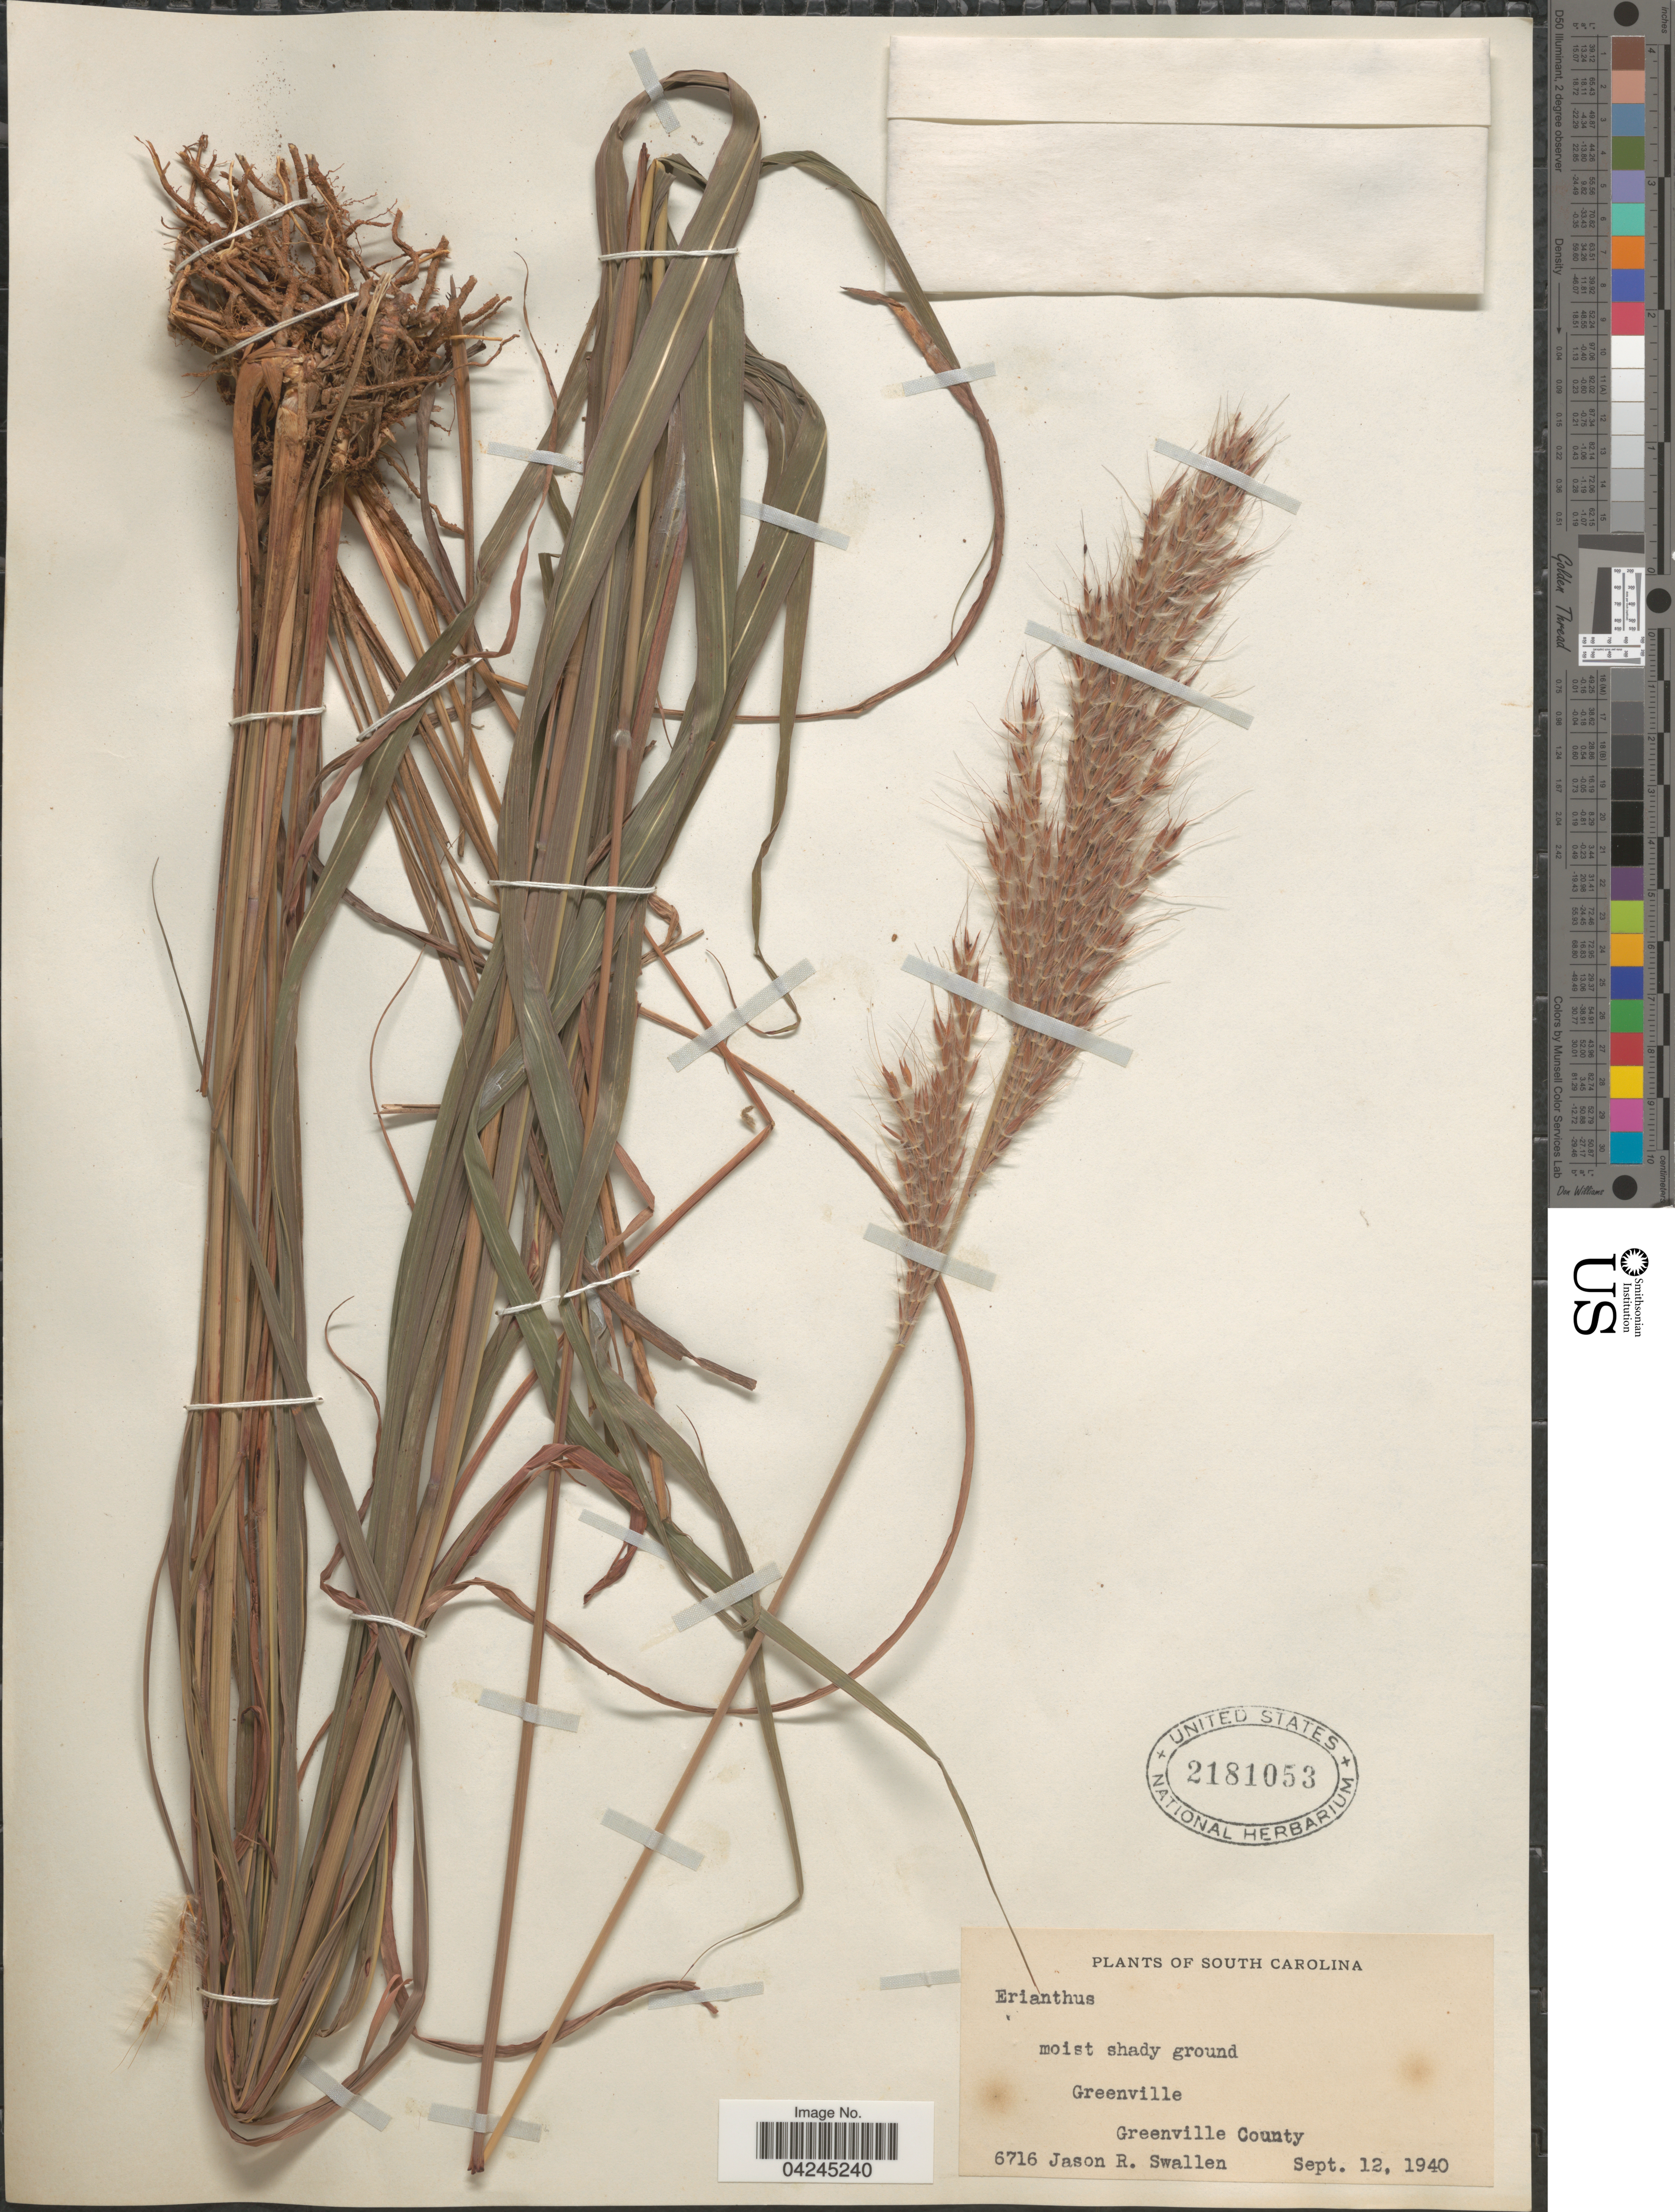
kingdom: Plantae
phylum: Tracheophyta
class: Liliopsida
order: Poales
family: Poaceae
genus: Erianthus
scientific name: Erianthus sp.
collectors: J. R. Swallen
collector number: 6716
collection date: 1940-09-12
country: United States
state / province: South Carolina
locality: Greenville. Greenville County.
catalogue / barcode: US 2181053